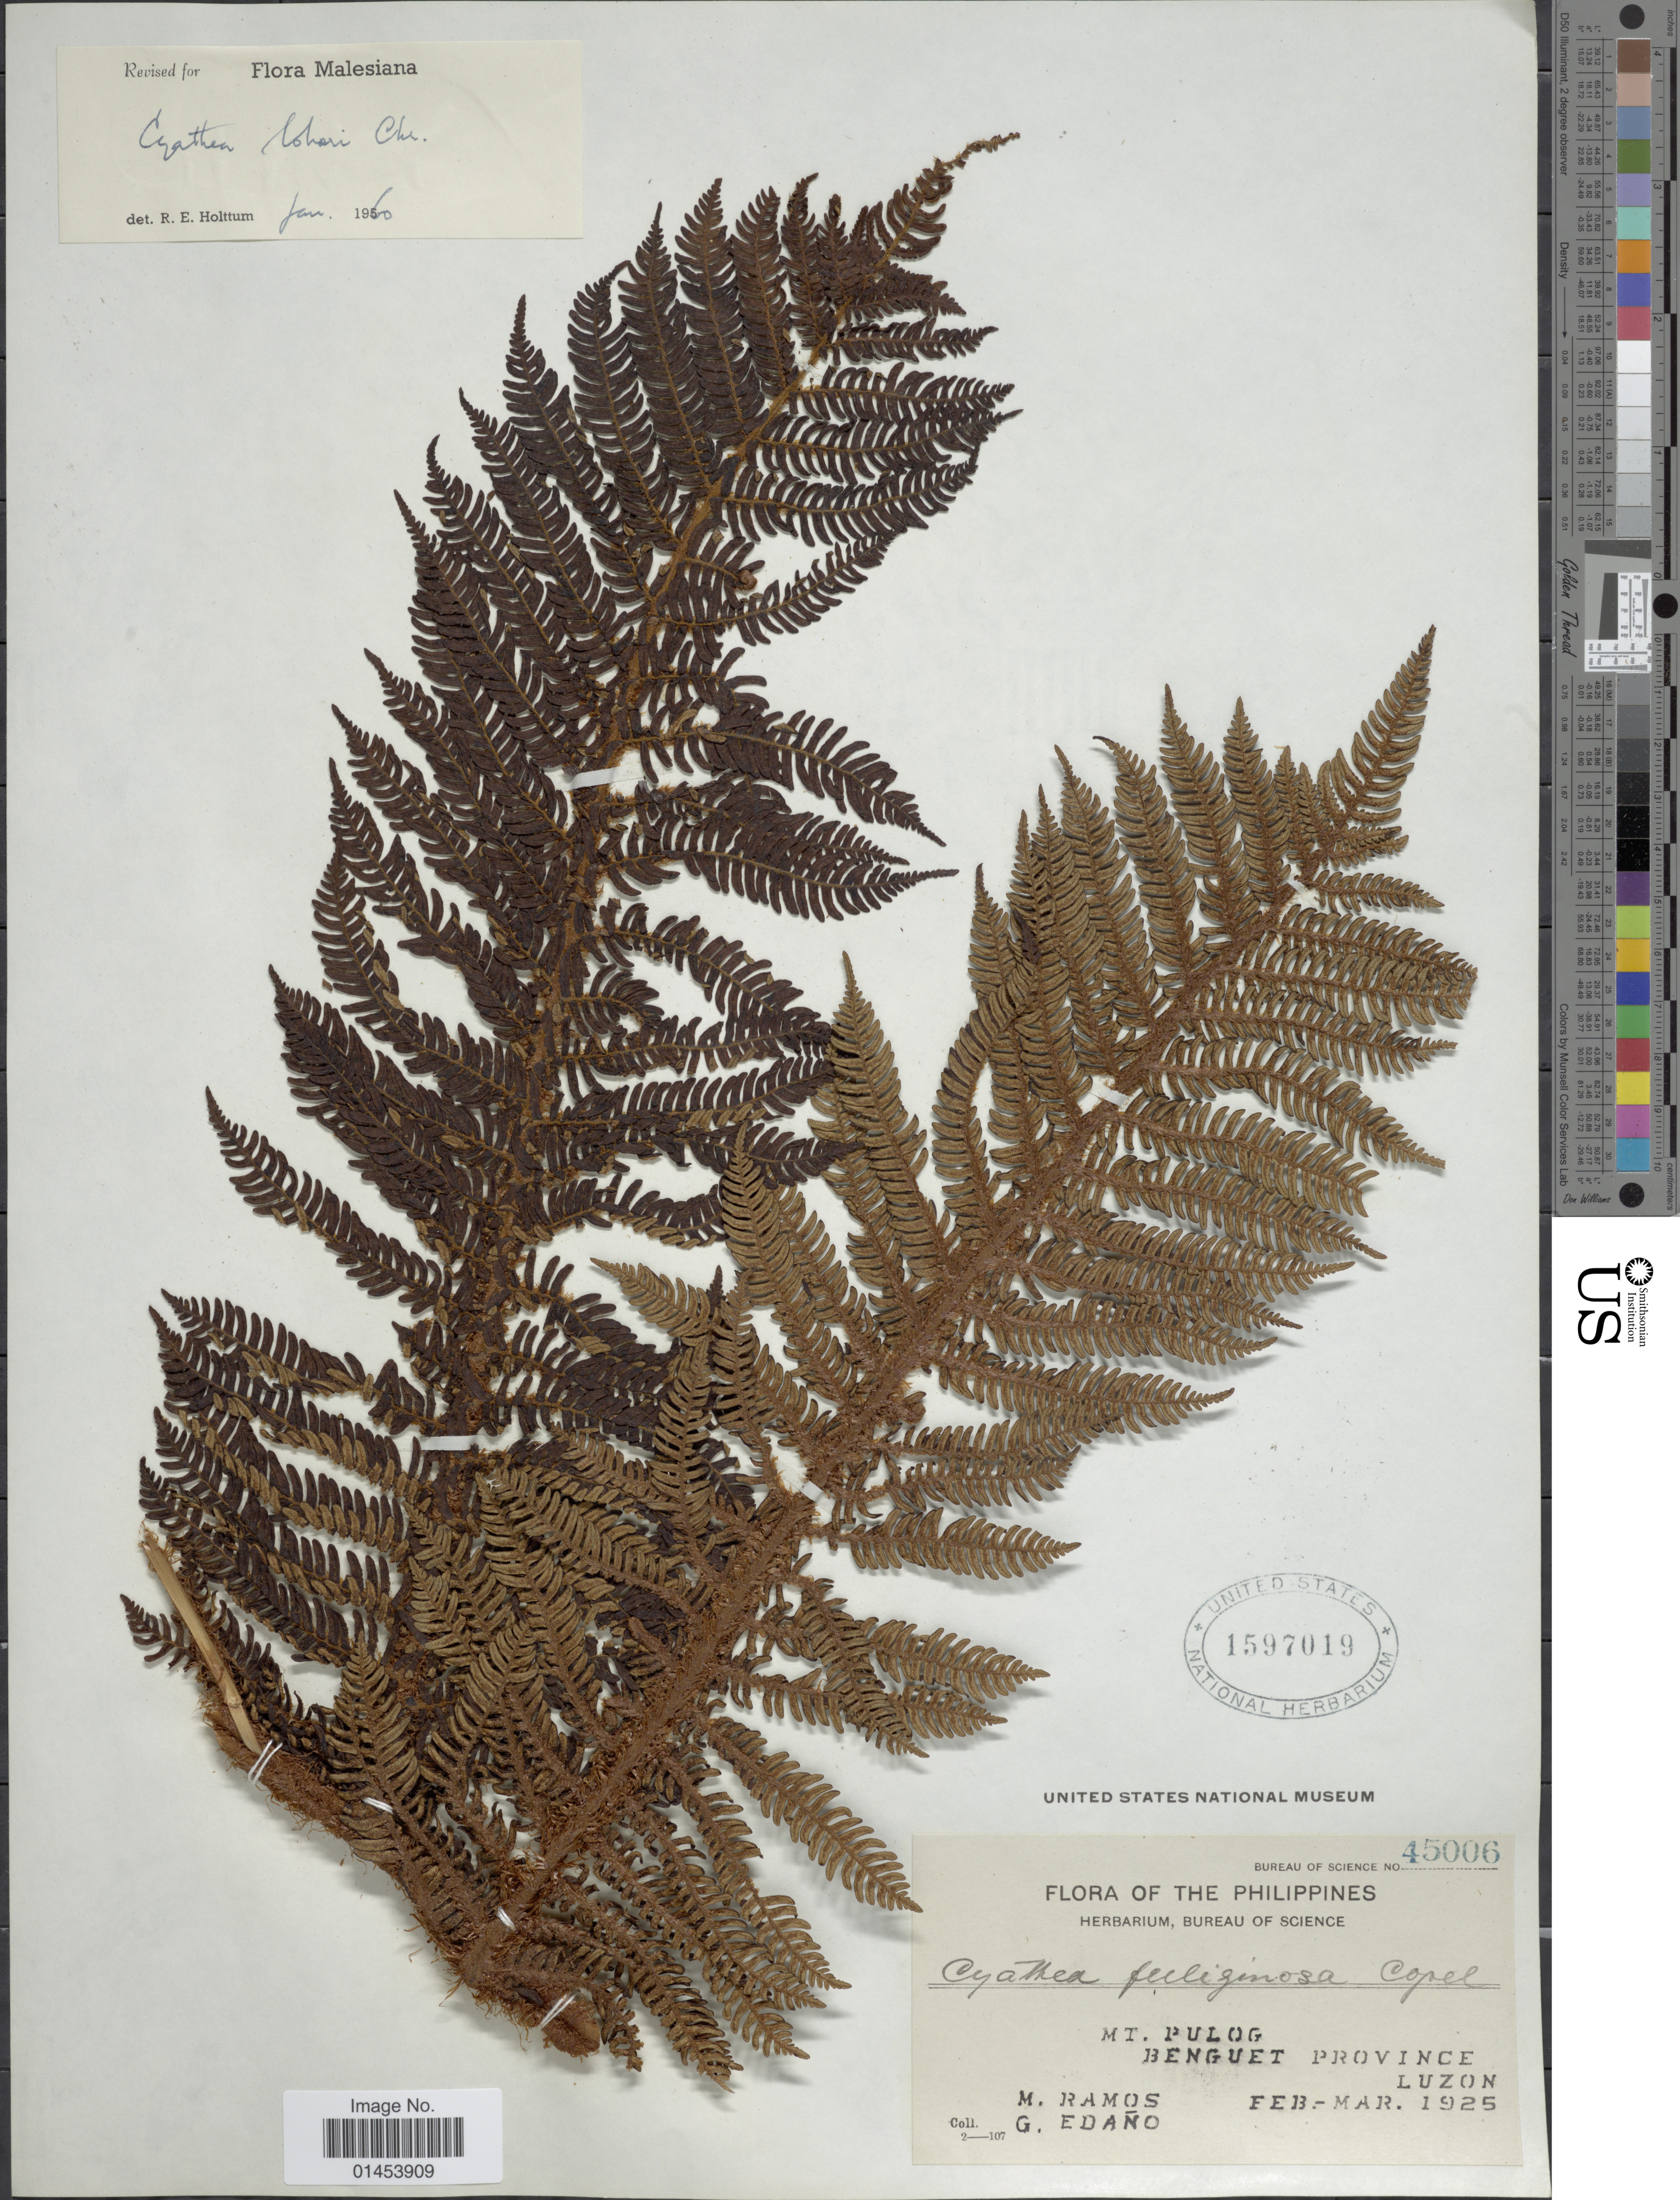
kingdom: Plantae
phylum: Tracheophyta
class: Polypodiopsida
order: Cyatheales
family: Cyatheaceae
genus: Cyathea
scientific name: Cyathea loheri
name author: Christ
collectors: M. Ramos & G. Edaño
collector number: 45006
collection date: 1925-02/1925-03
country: Philippines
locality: Mt. Pulog, Benguet Province, Luzon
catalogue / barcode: US 1597019